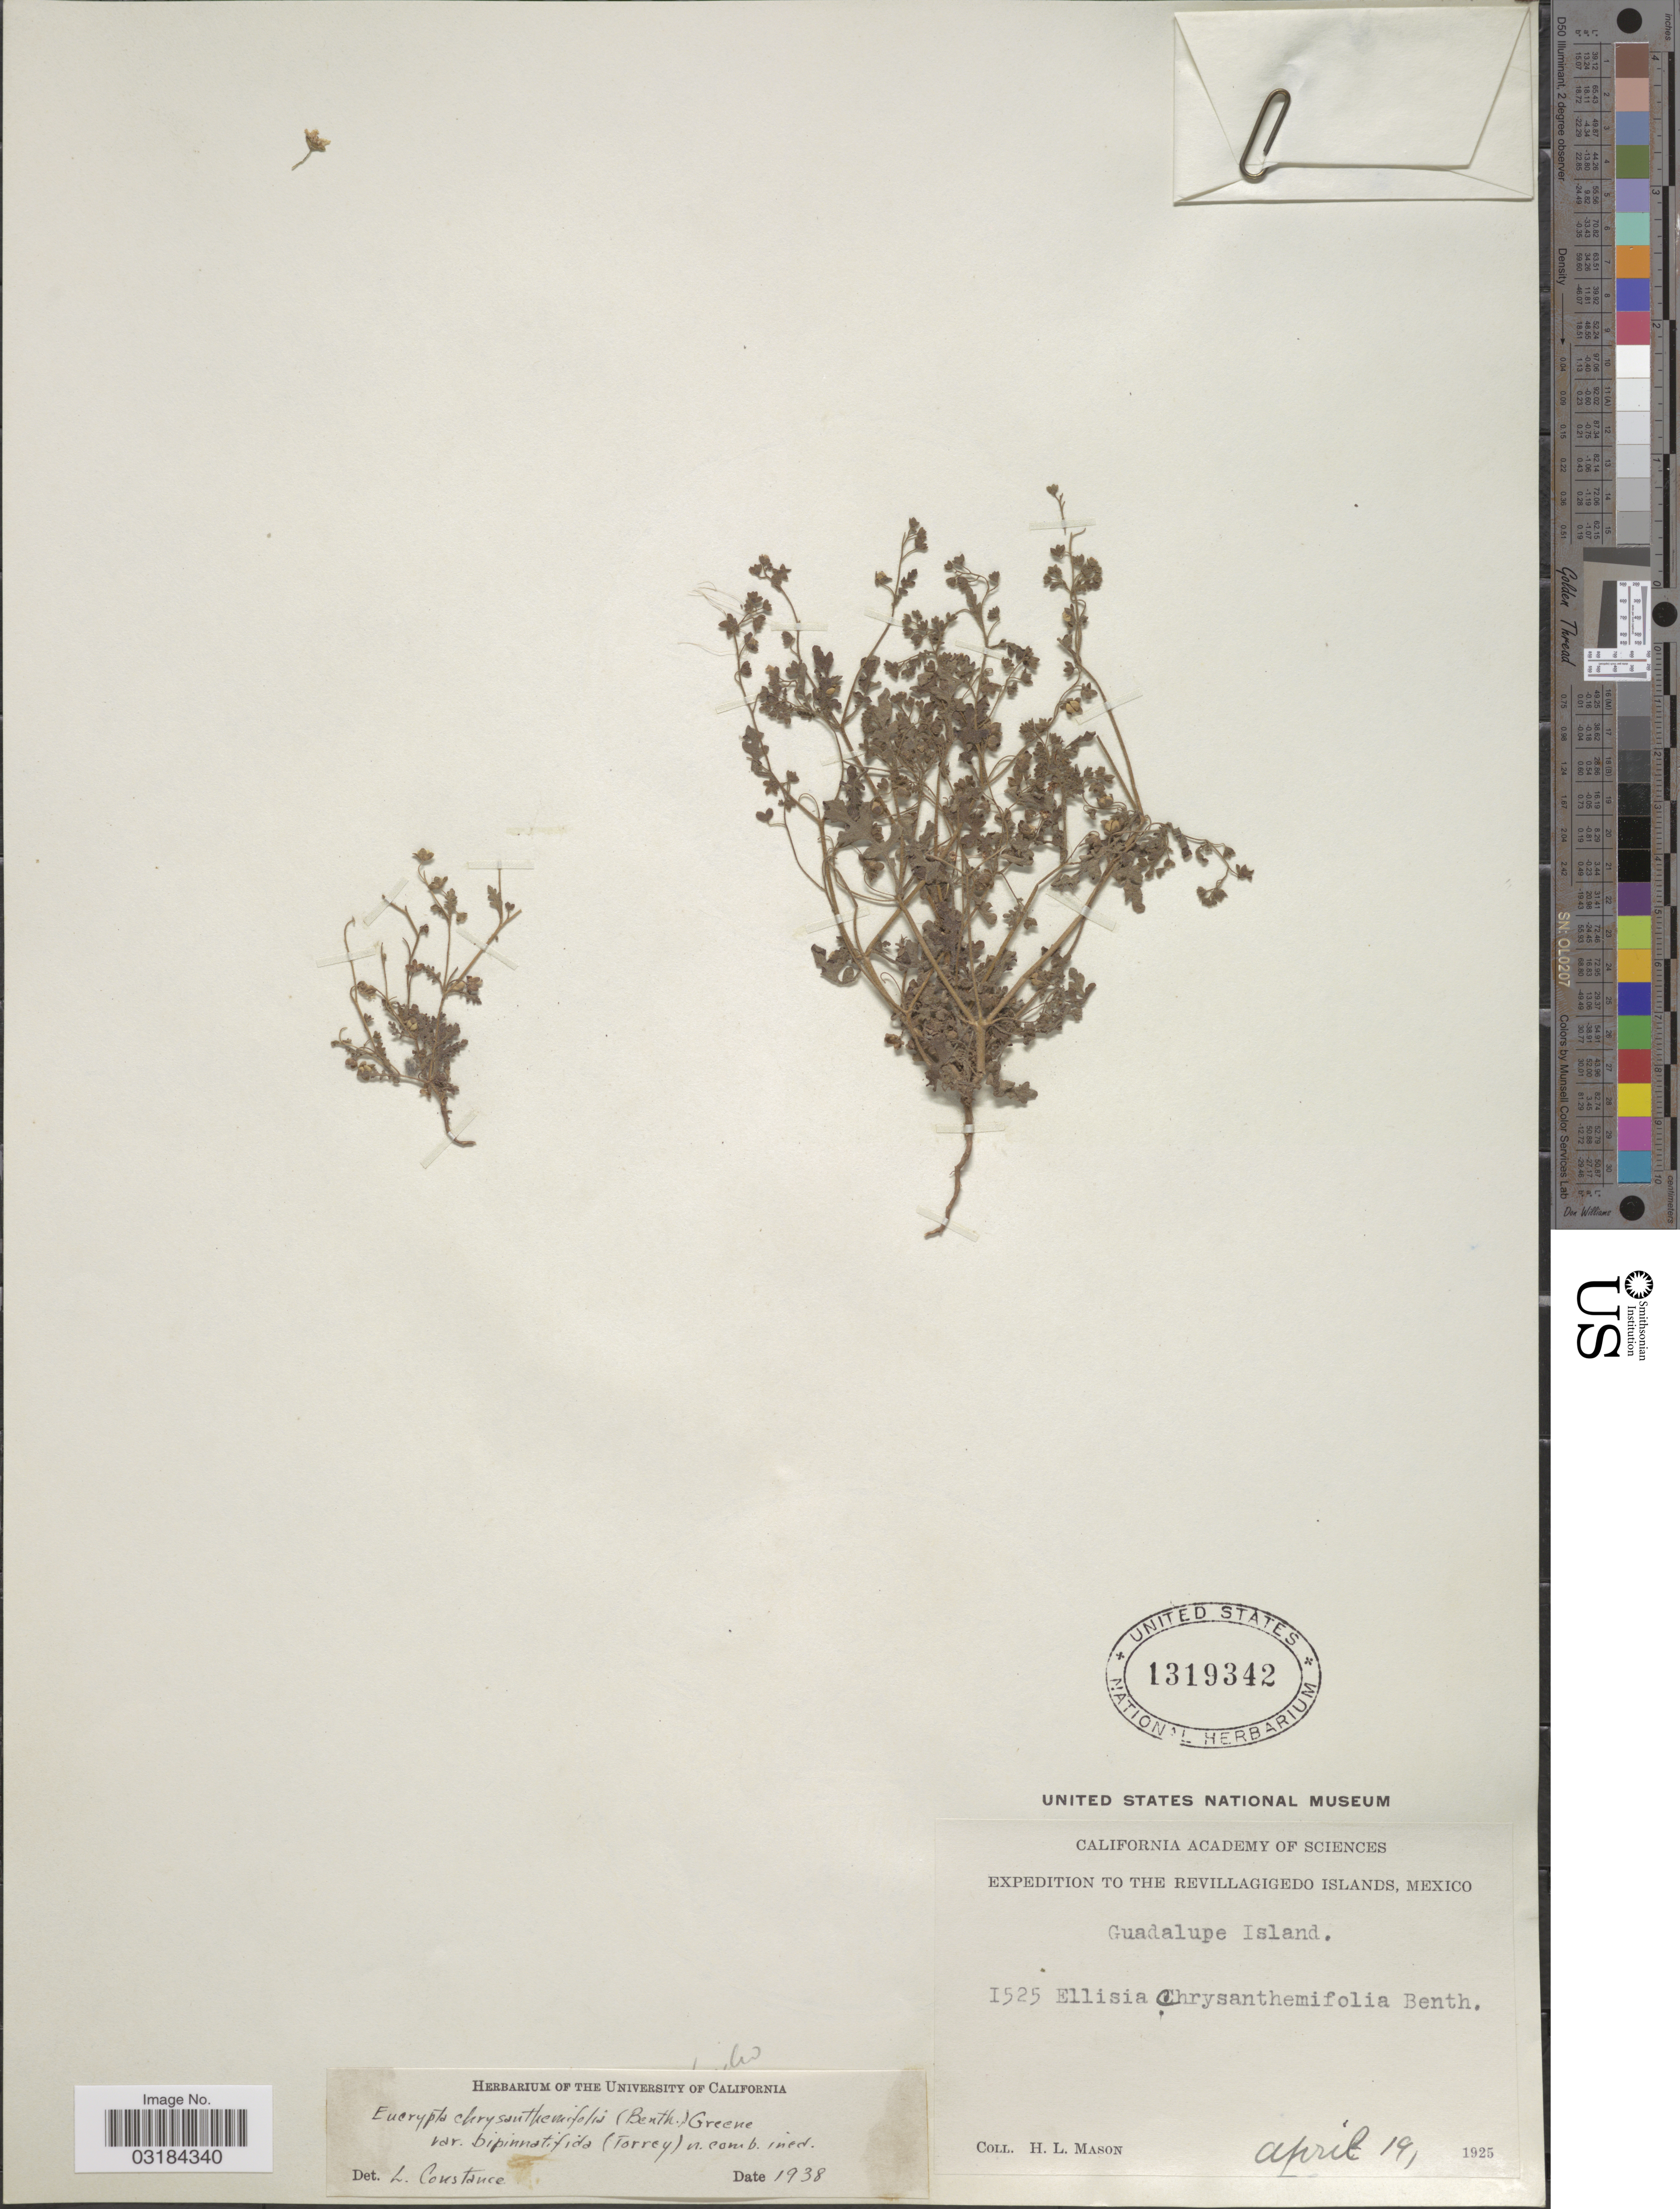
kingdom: Plantae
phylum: Tracheophyta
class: Magnoliopsida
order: Boraginales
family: Hydrophyllaceae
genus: Eucrypta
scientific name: Eucrypta chrysanthemifolia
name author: (Benth.) Greene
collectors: H. L. Mason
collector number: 1525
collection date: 1925-04-19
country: Mexico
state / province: Colima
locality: The Revillagigedo Islands, Guadalupe Island.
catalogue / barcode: US 1319342